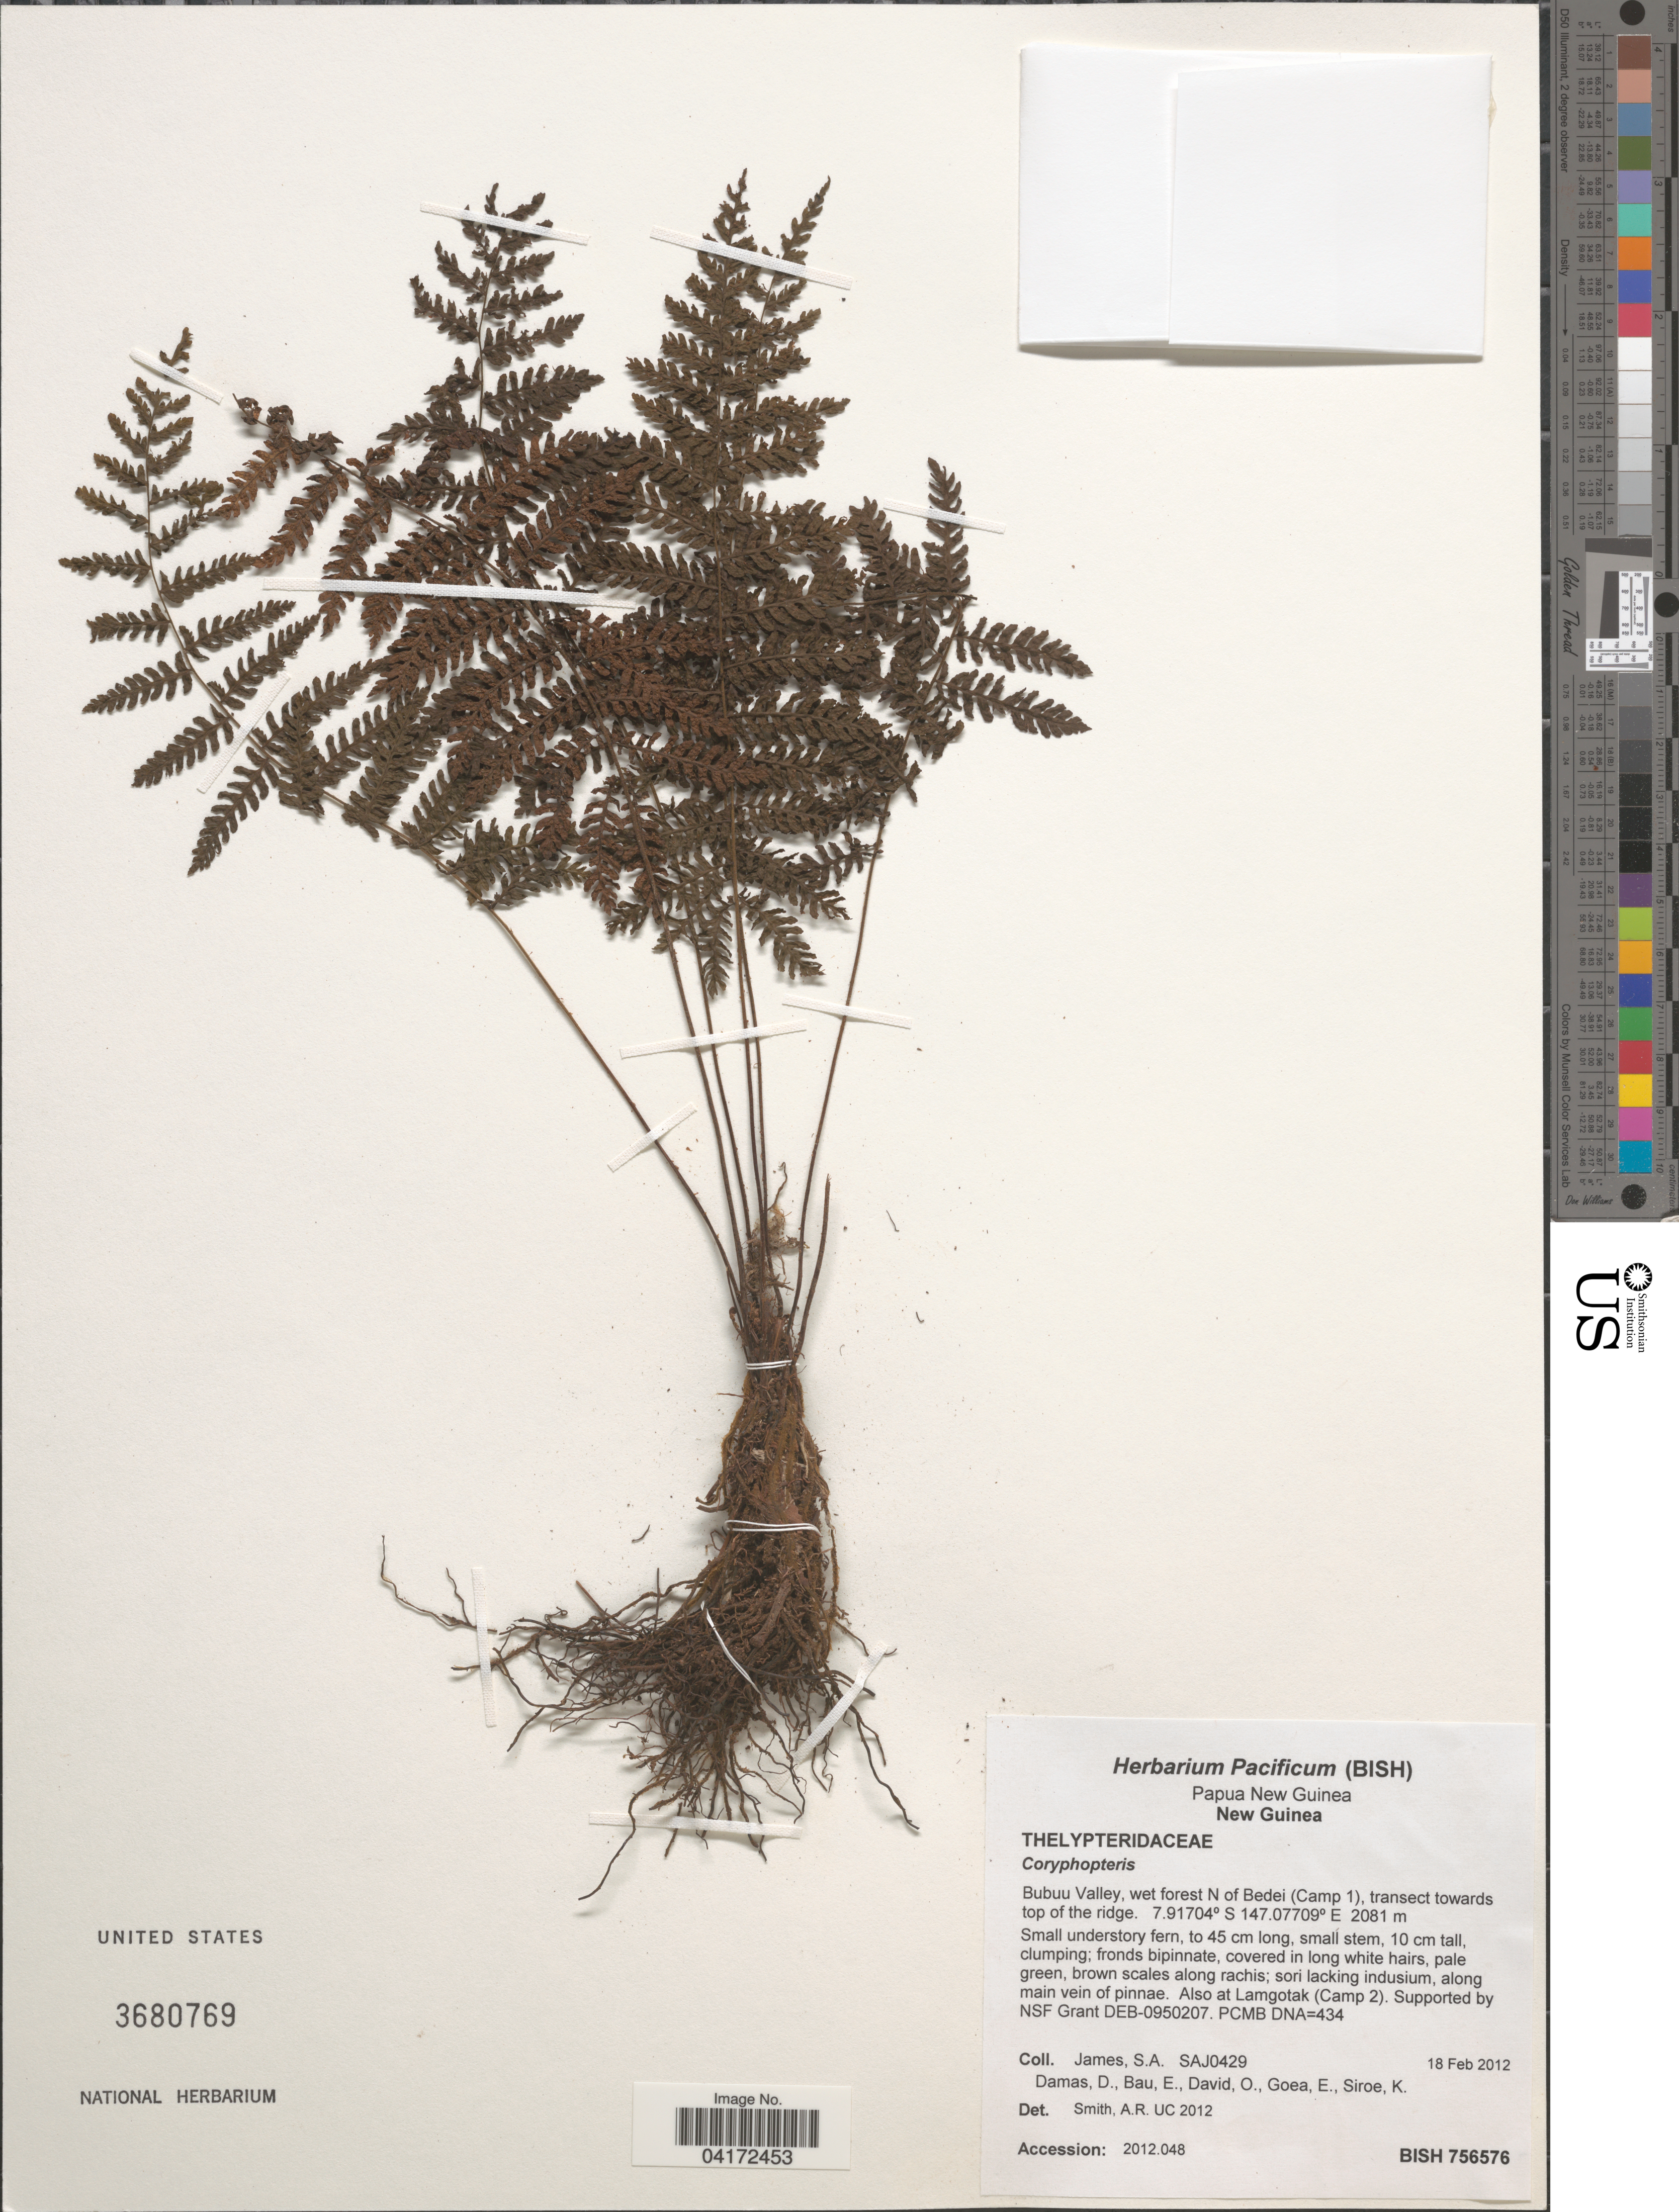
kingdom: Plantae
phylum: Tracheophyta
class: Polypodiopsida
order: Polypodiales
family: Thelypteridaceae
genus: Coryphopteris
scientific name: Coryphopteris sp.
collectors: S. James, D. Damas, E. Bau, O. David & et al.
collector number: SAJ0429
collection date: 2012-02-18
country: Papua New Guinea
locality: New Guinea. Bubuu Valley, wet forest N of Bedei (Camp 1), transect towards top of the ridge.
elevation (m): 2081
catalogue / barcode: US 3680769